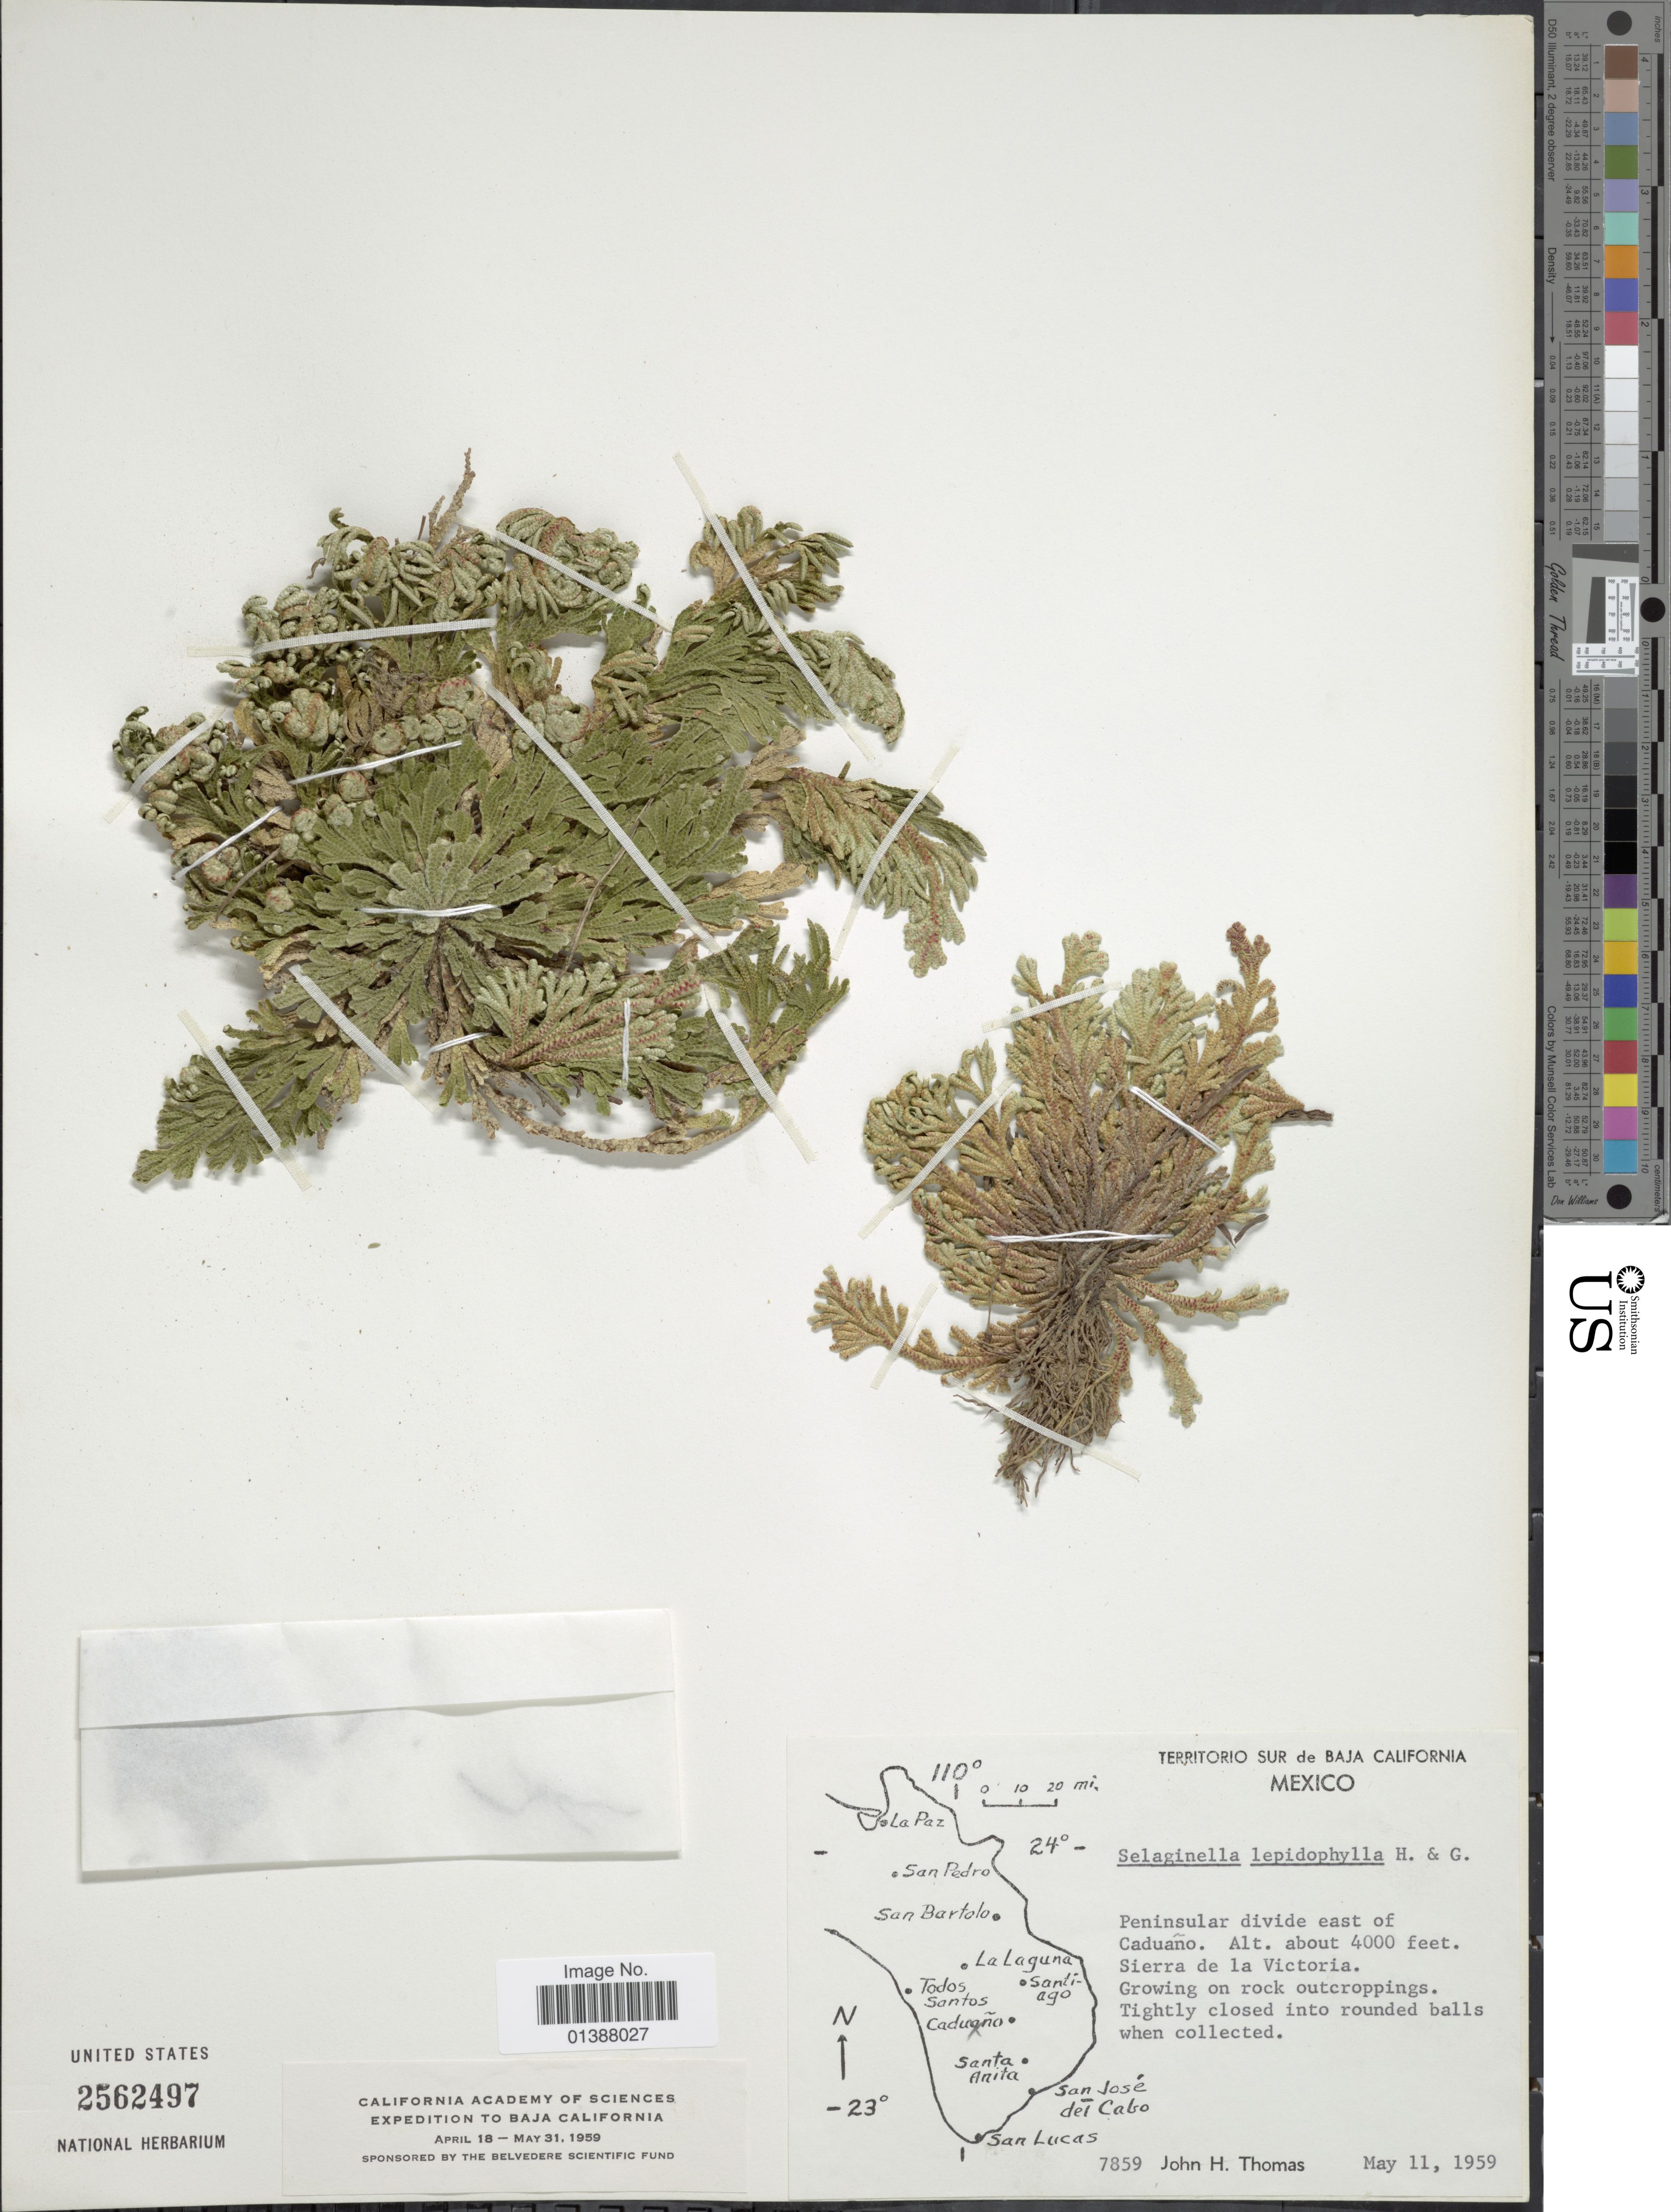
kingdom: Plantae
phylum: Tracheophyta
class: Lycopodiopsida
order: Selaginellales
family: Selaginellaceae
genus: Selaginella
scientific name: Selaginella lepidophylla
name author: (Hook. & Grev.) Spring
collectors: J. H. Thomas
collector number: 7859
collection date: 1959-05-11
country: Mexico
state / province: Baja California Sur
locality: Territorio Sur de Baja California, Peninsula divide east of Caduaño,Sierra de la Victoria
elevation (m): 1219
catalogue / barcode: US 2562497